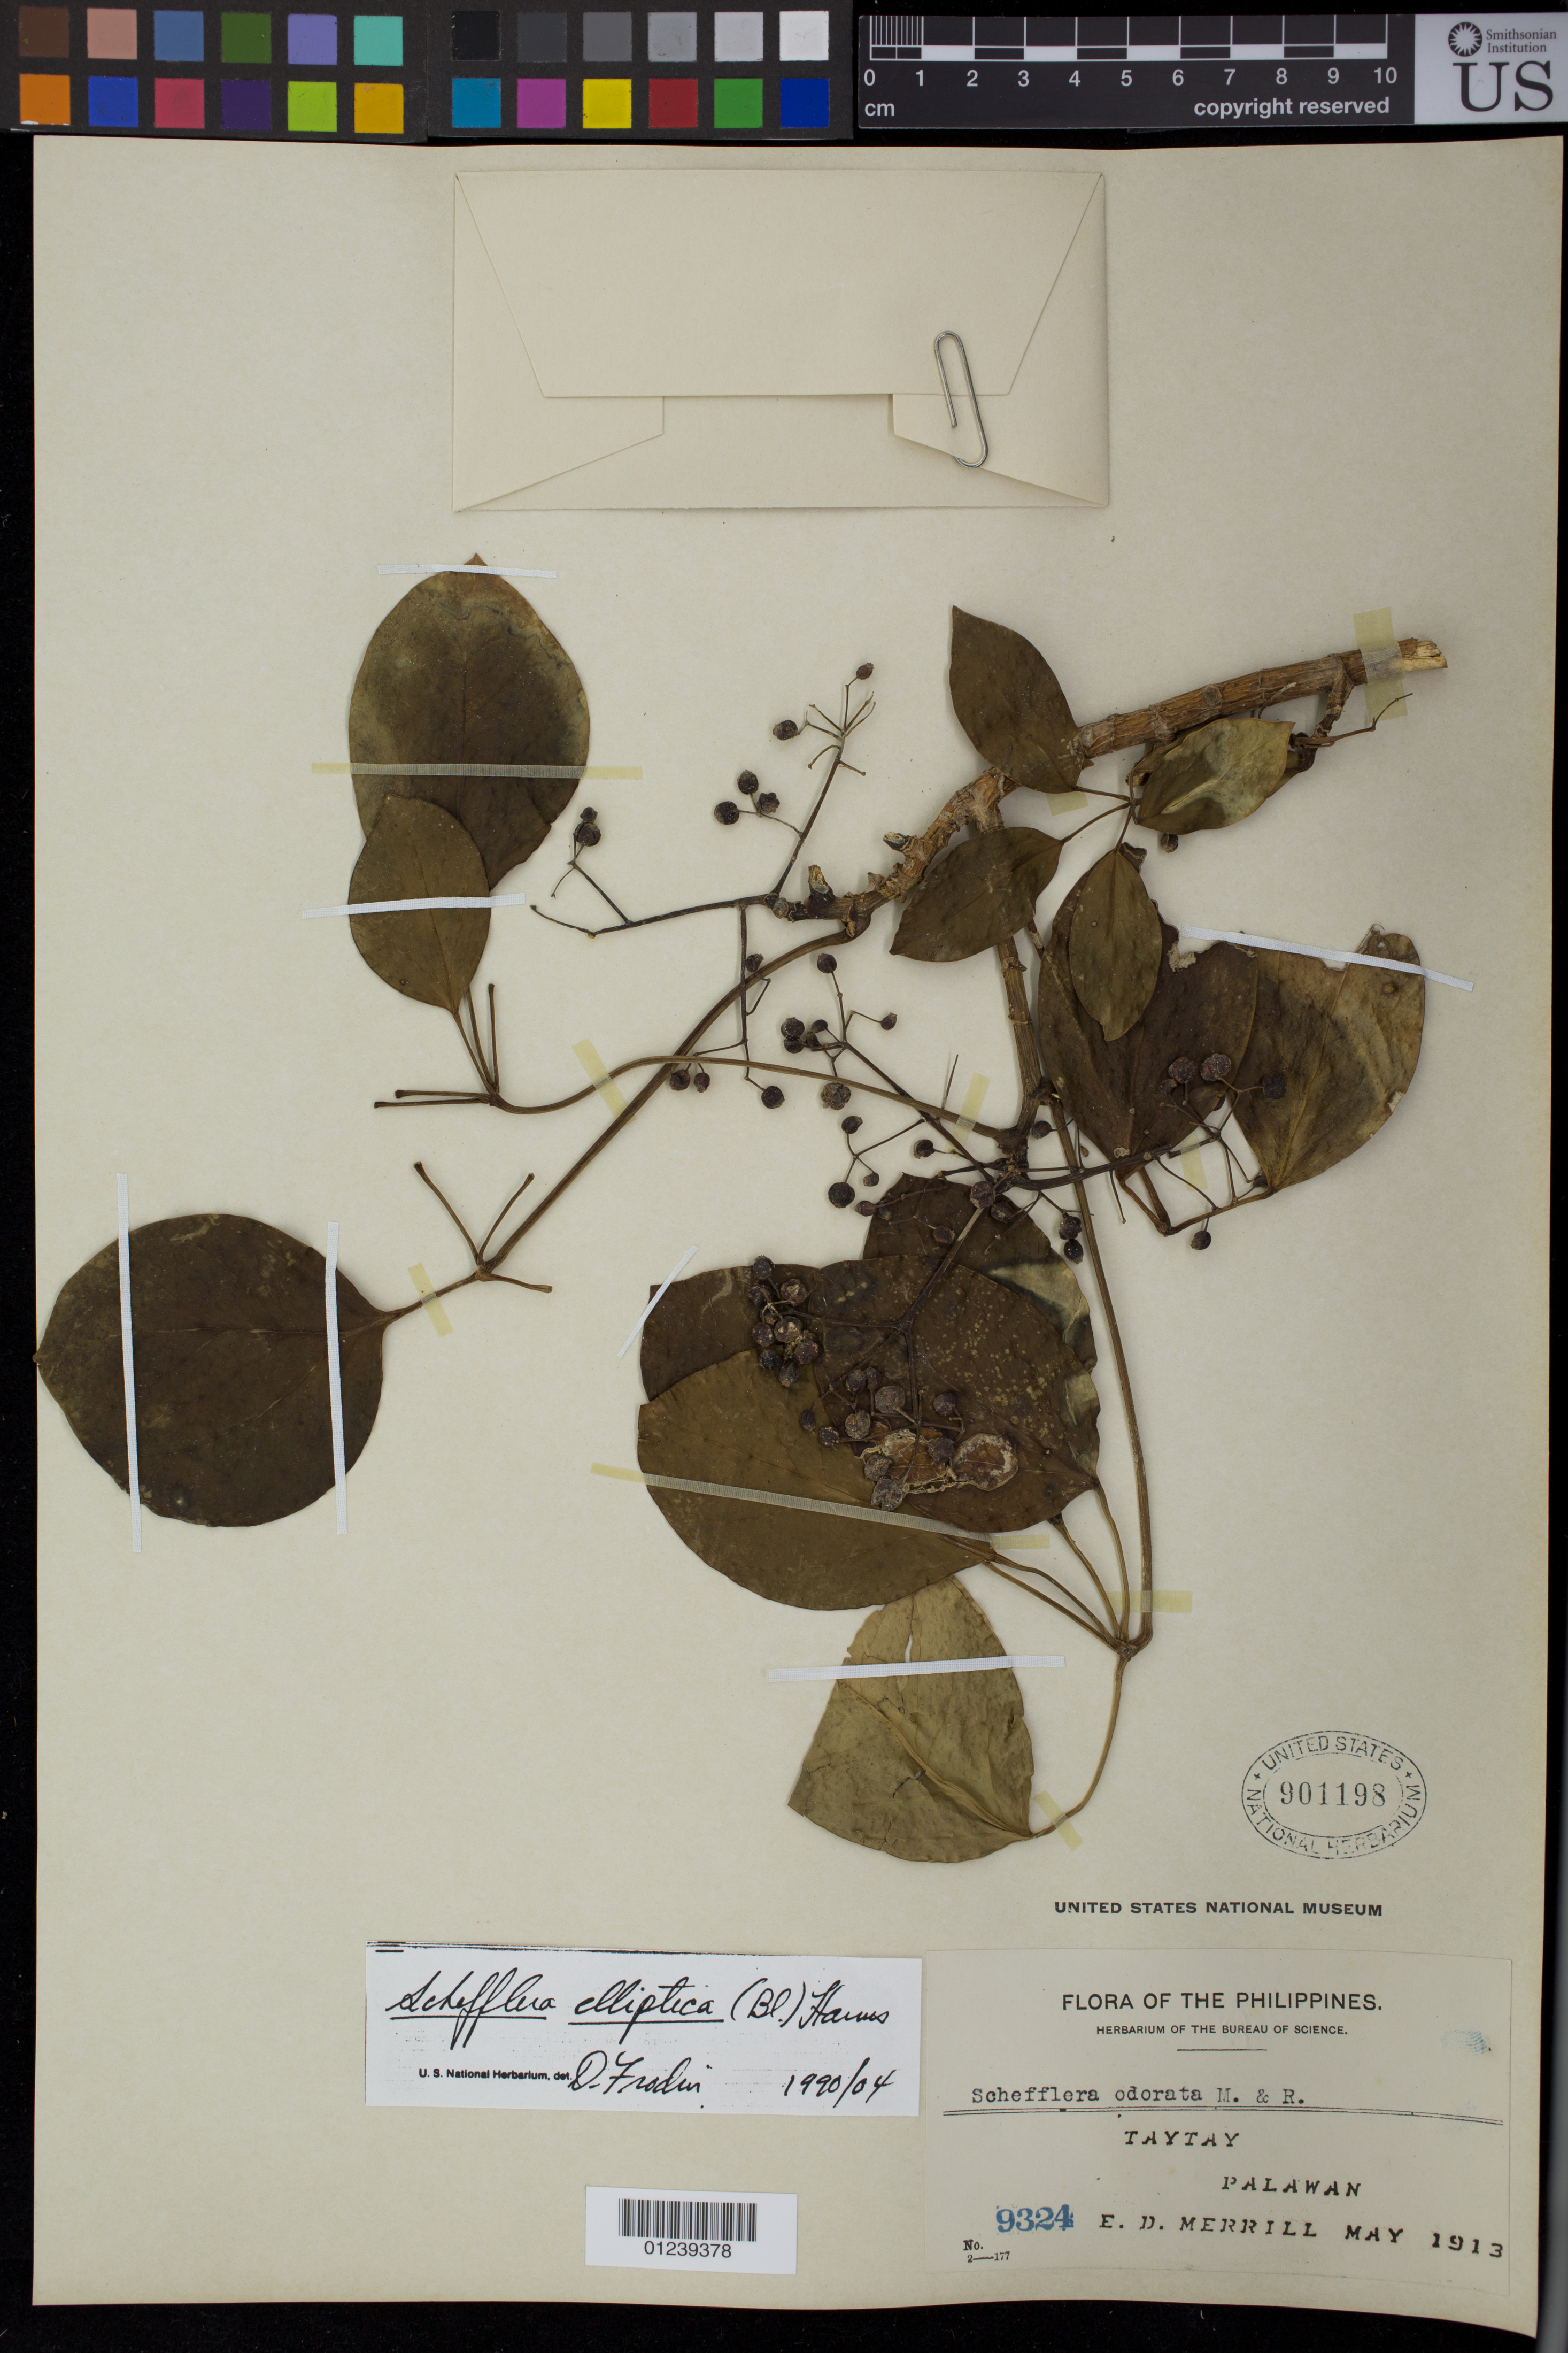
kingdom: Plantae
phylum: Tracheophyta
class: Magnoliopsida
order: Apiales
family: Araliaceae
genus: Schefflera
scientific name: Schefflera elliptica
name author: (Blume) Harms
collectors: E. D. Merrill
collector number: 9324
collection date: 1913-05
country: Philippines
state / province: Mimaropa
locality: Taytay, Palawan.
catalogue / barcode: US 901198